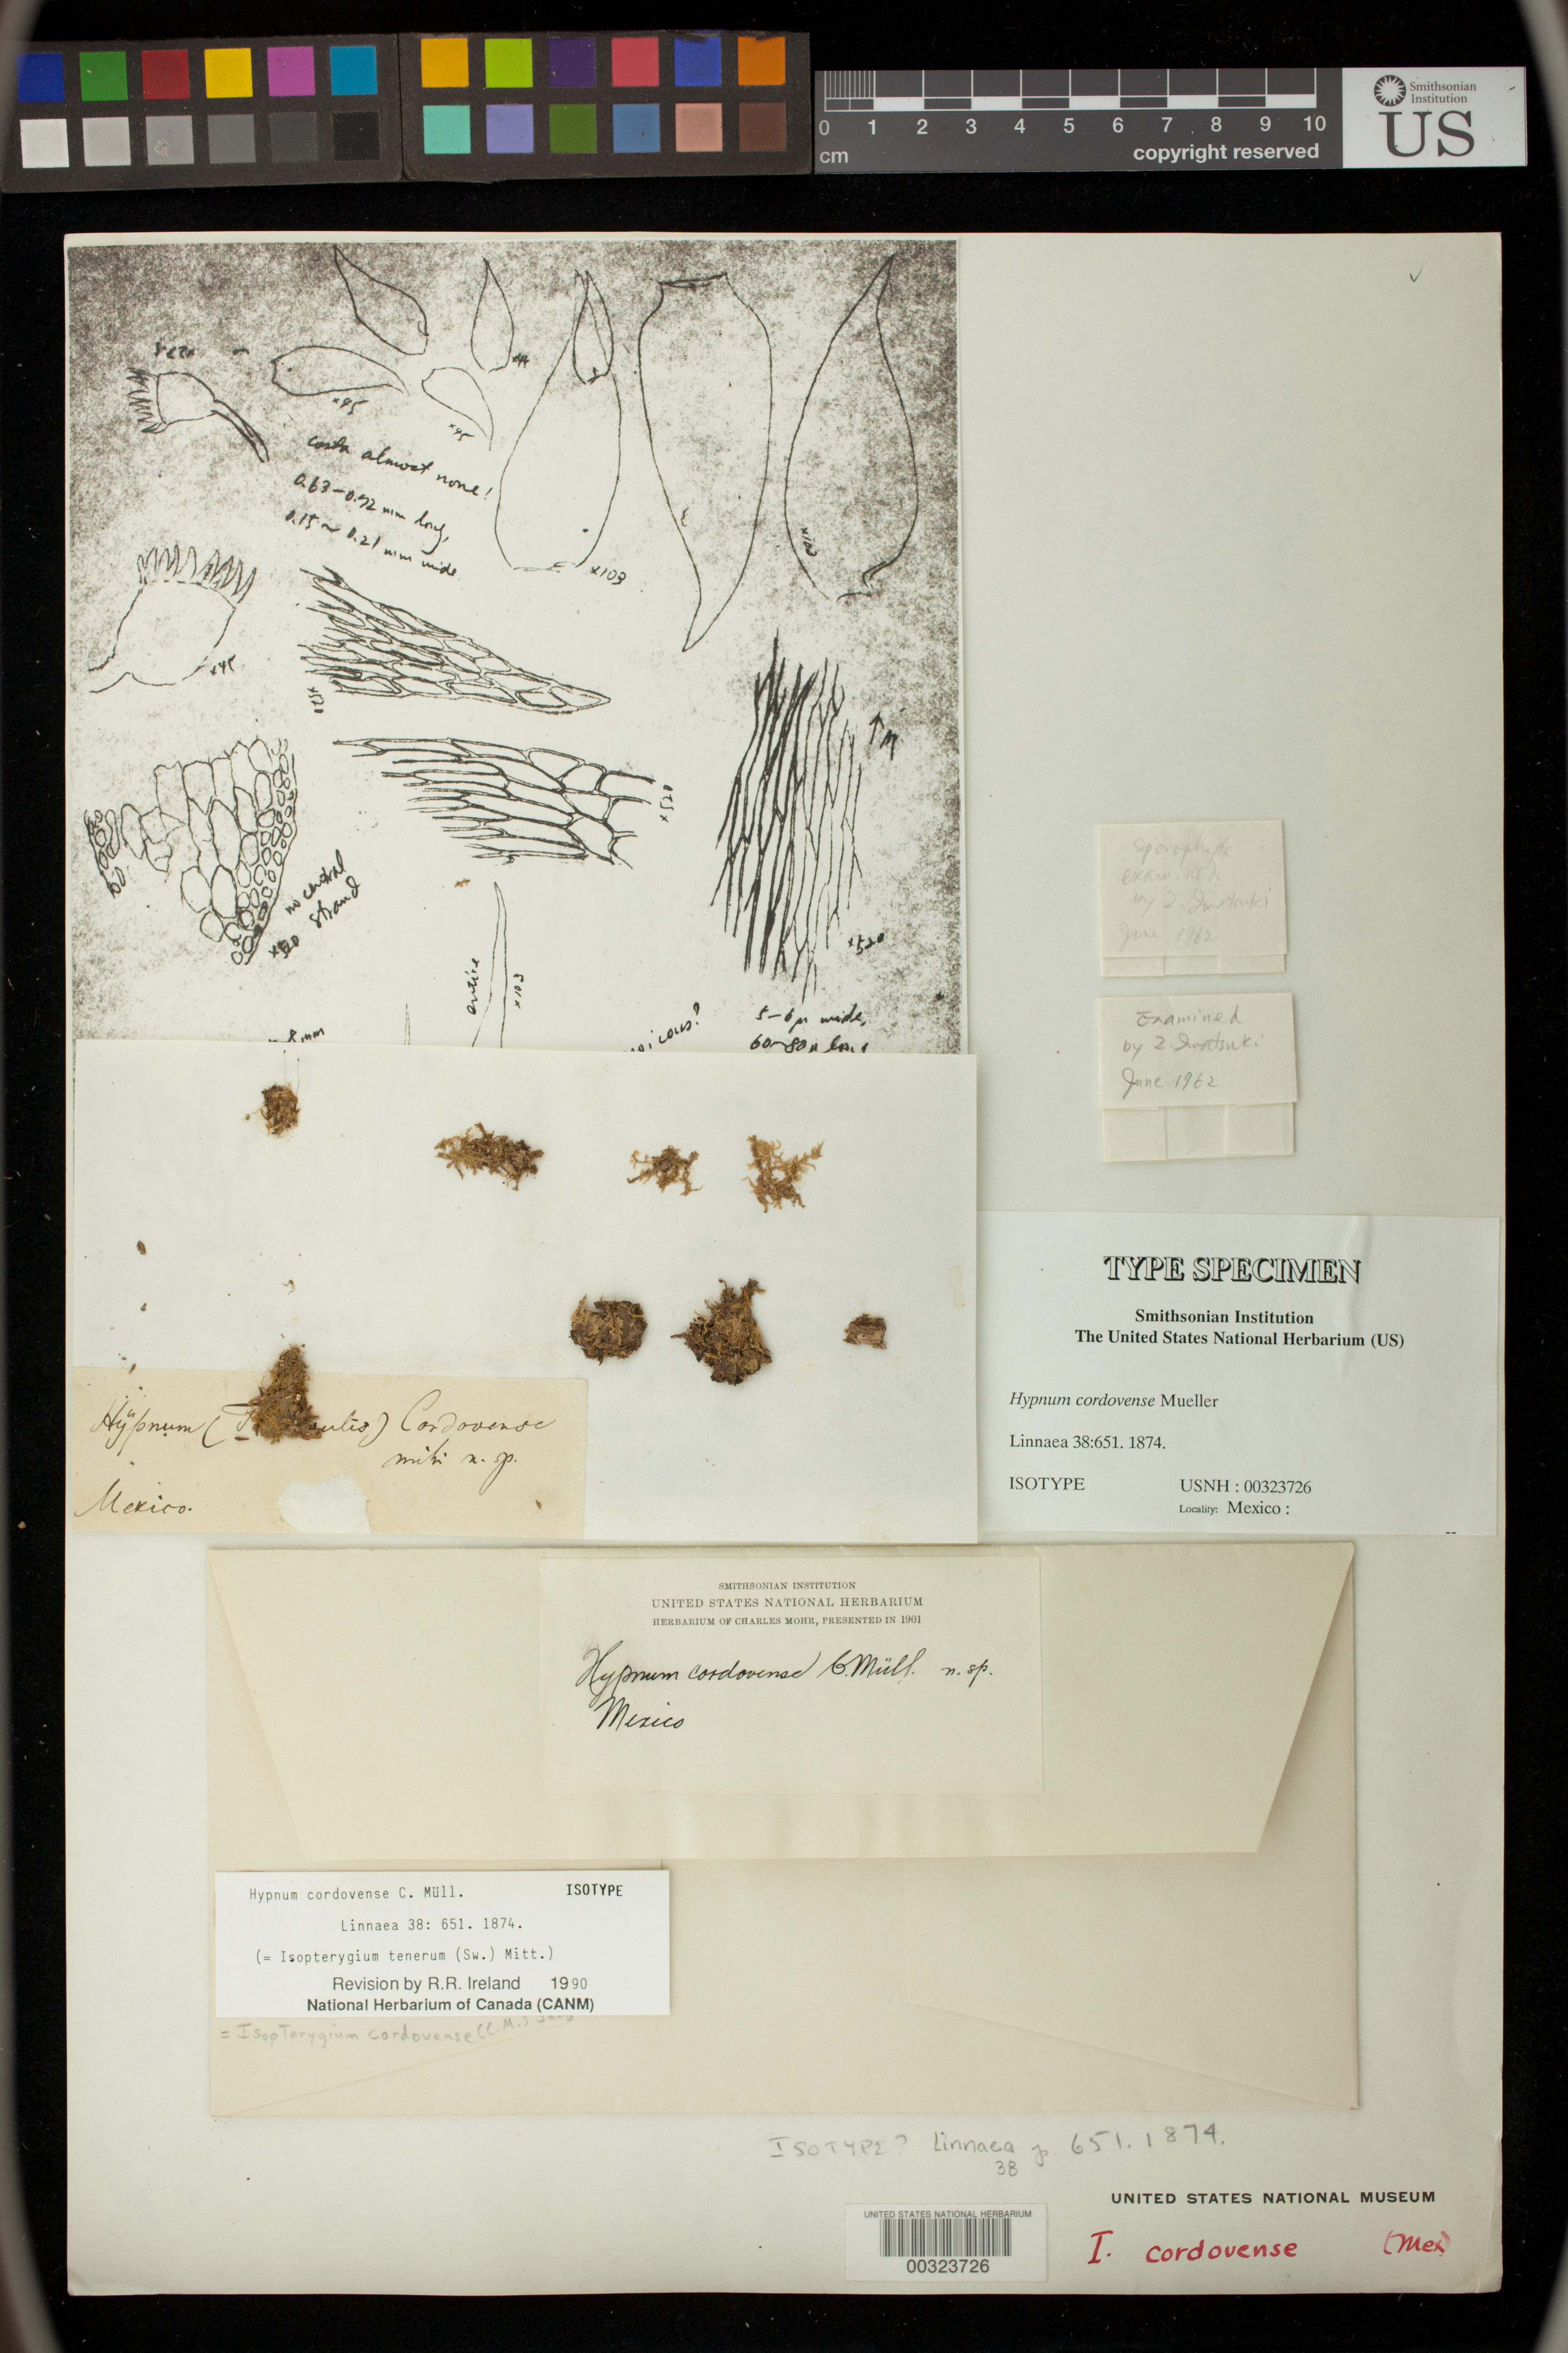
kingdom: Plantae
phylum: Bryophyta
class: Bryopsida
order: Hypnales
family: Hypnaceae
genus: Hypnum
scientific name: Hypnum cordovense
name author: Müll. Hal.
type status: Isotype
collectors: C. T. Mohr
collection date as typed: Sep 1857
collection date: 1857-09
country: Mexico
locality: Cordova.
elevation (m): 610